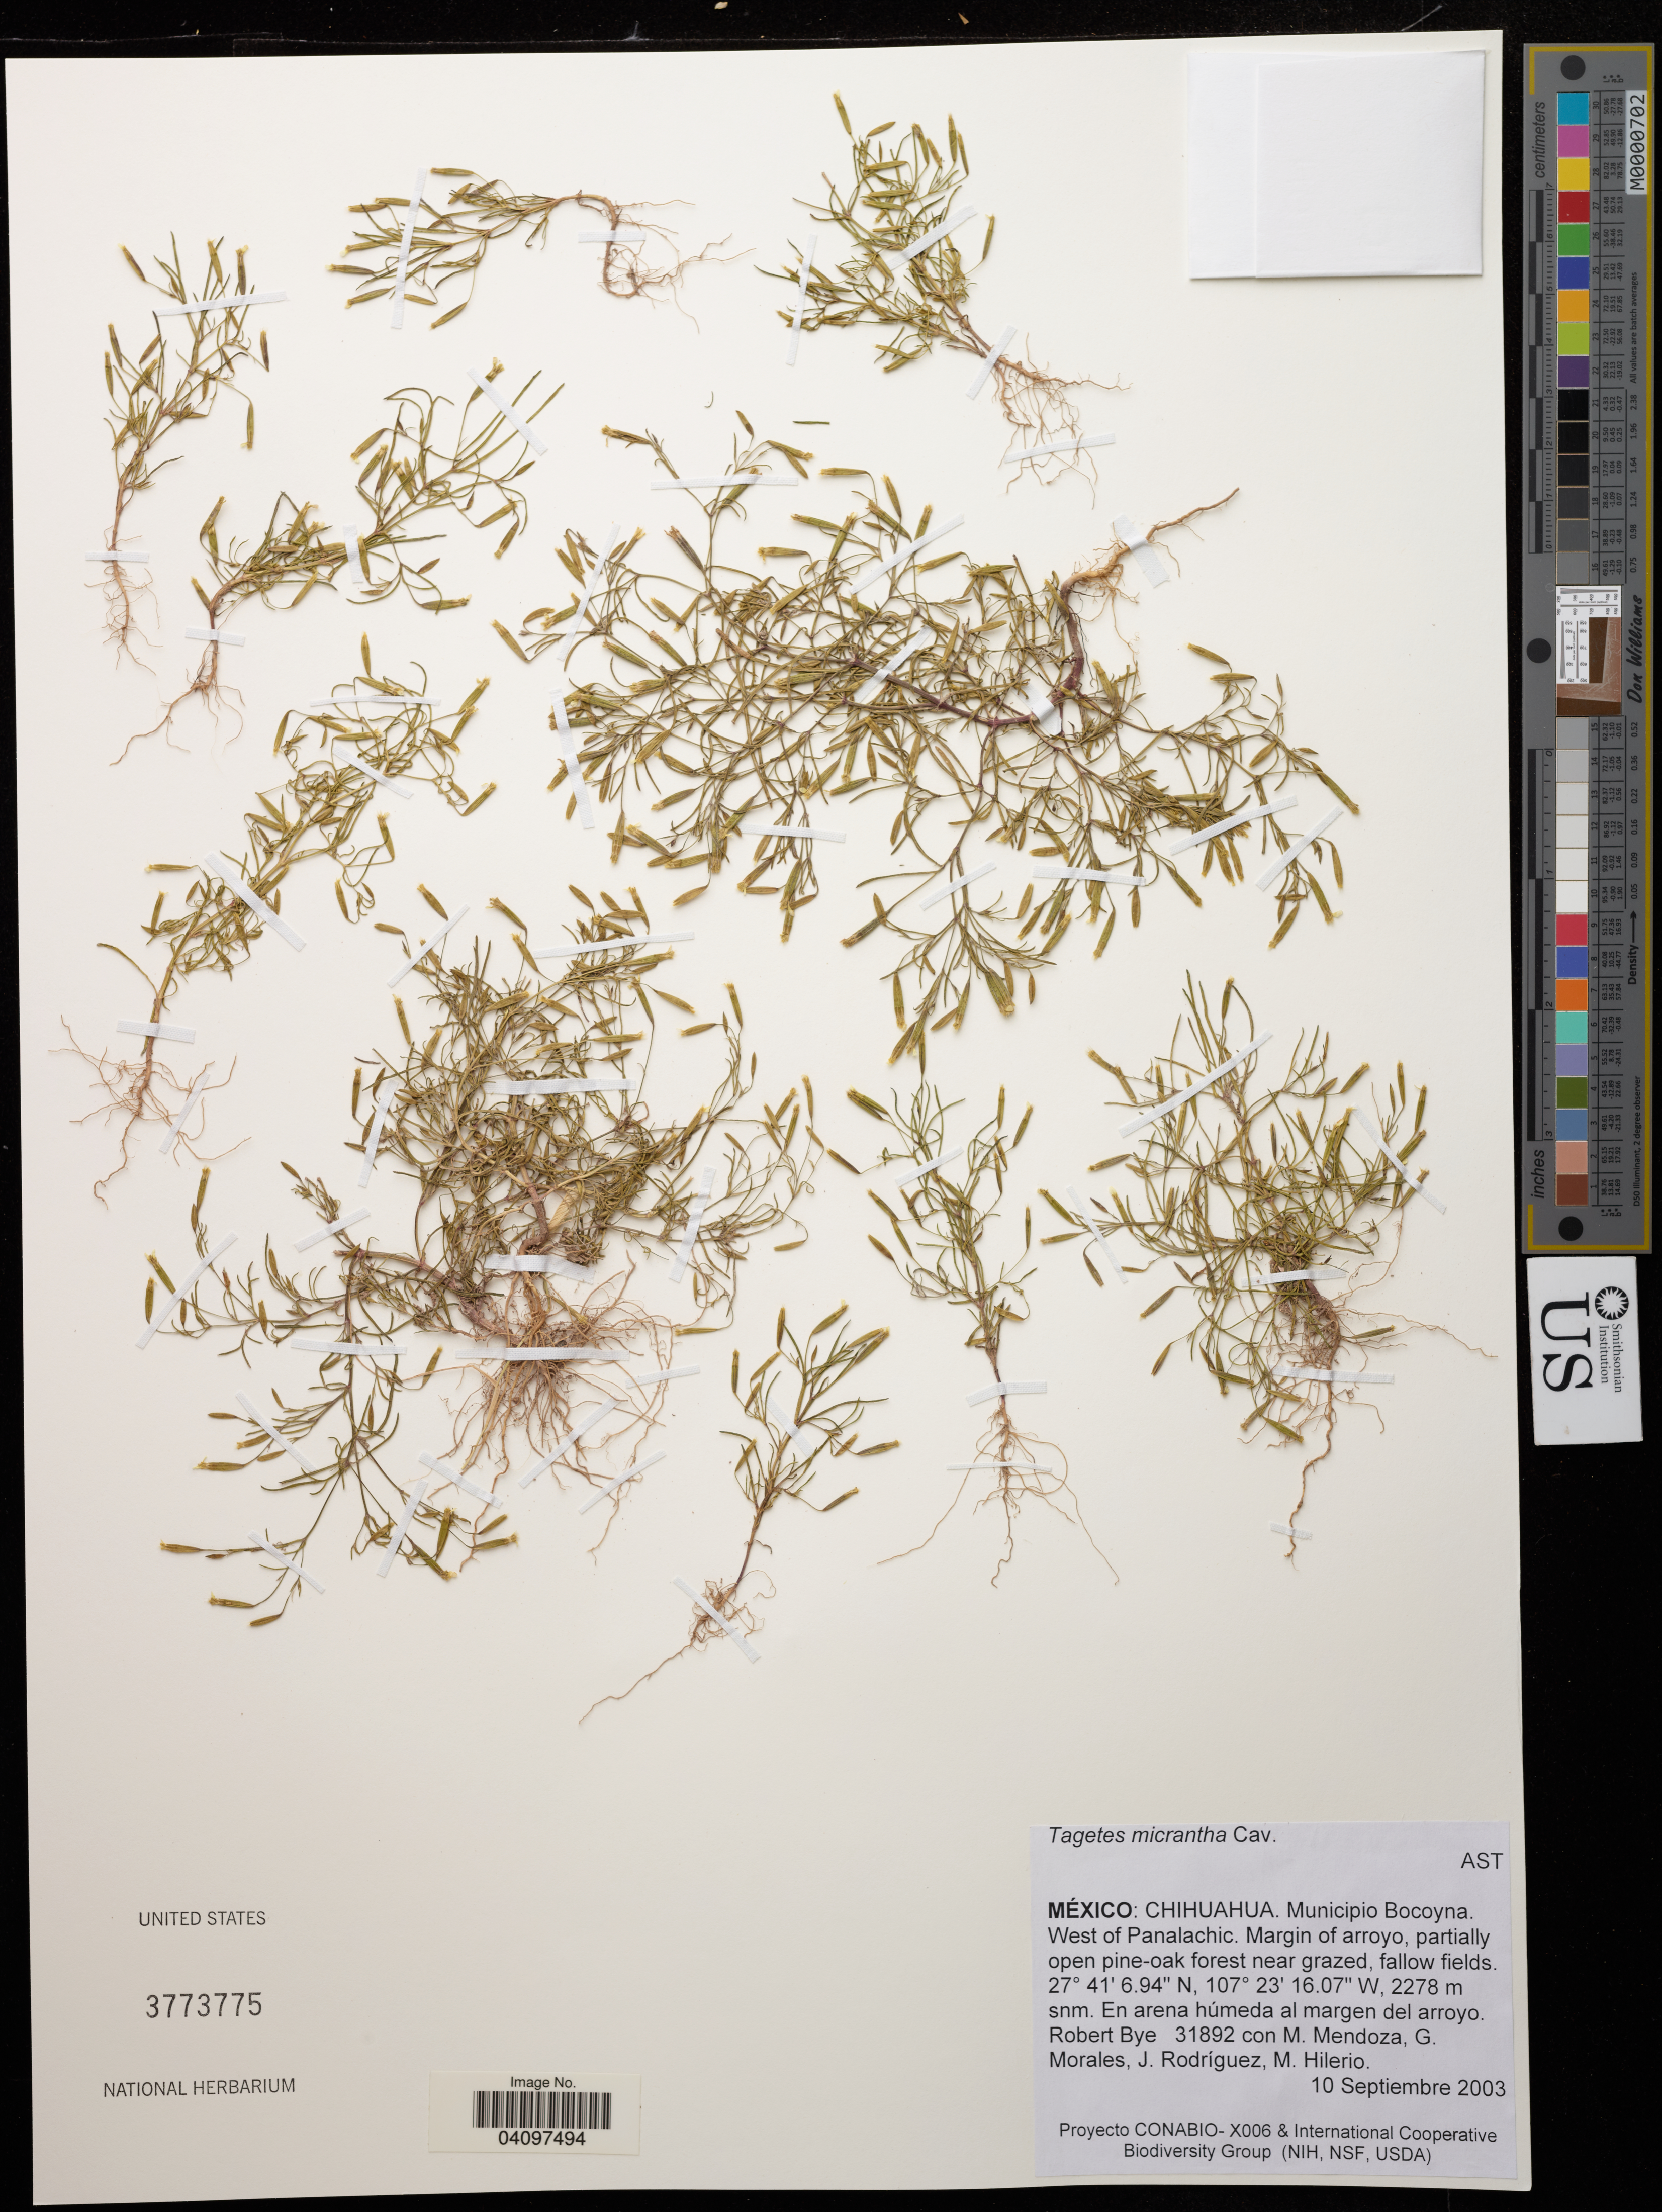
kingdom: Plantae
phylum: Tracheophyta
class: Magnoliopsida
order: Asterales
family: Asteraceae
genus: Tagetes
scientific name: Tagetes micrantha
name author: Cav.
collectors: R. A. Bye, M. Mendoza, G. Morales & J. Rodríguez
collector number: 31892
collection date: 2003-09-10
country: Mexico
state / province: Chihuahua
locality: Municipio Bocoyna, West of Panalachic, Margin of arroyo, partially open pine-oak forest near grazed, fallow fields.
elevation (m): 2278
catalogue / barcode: US 3773775